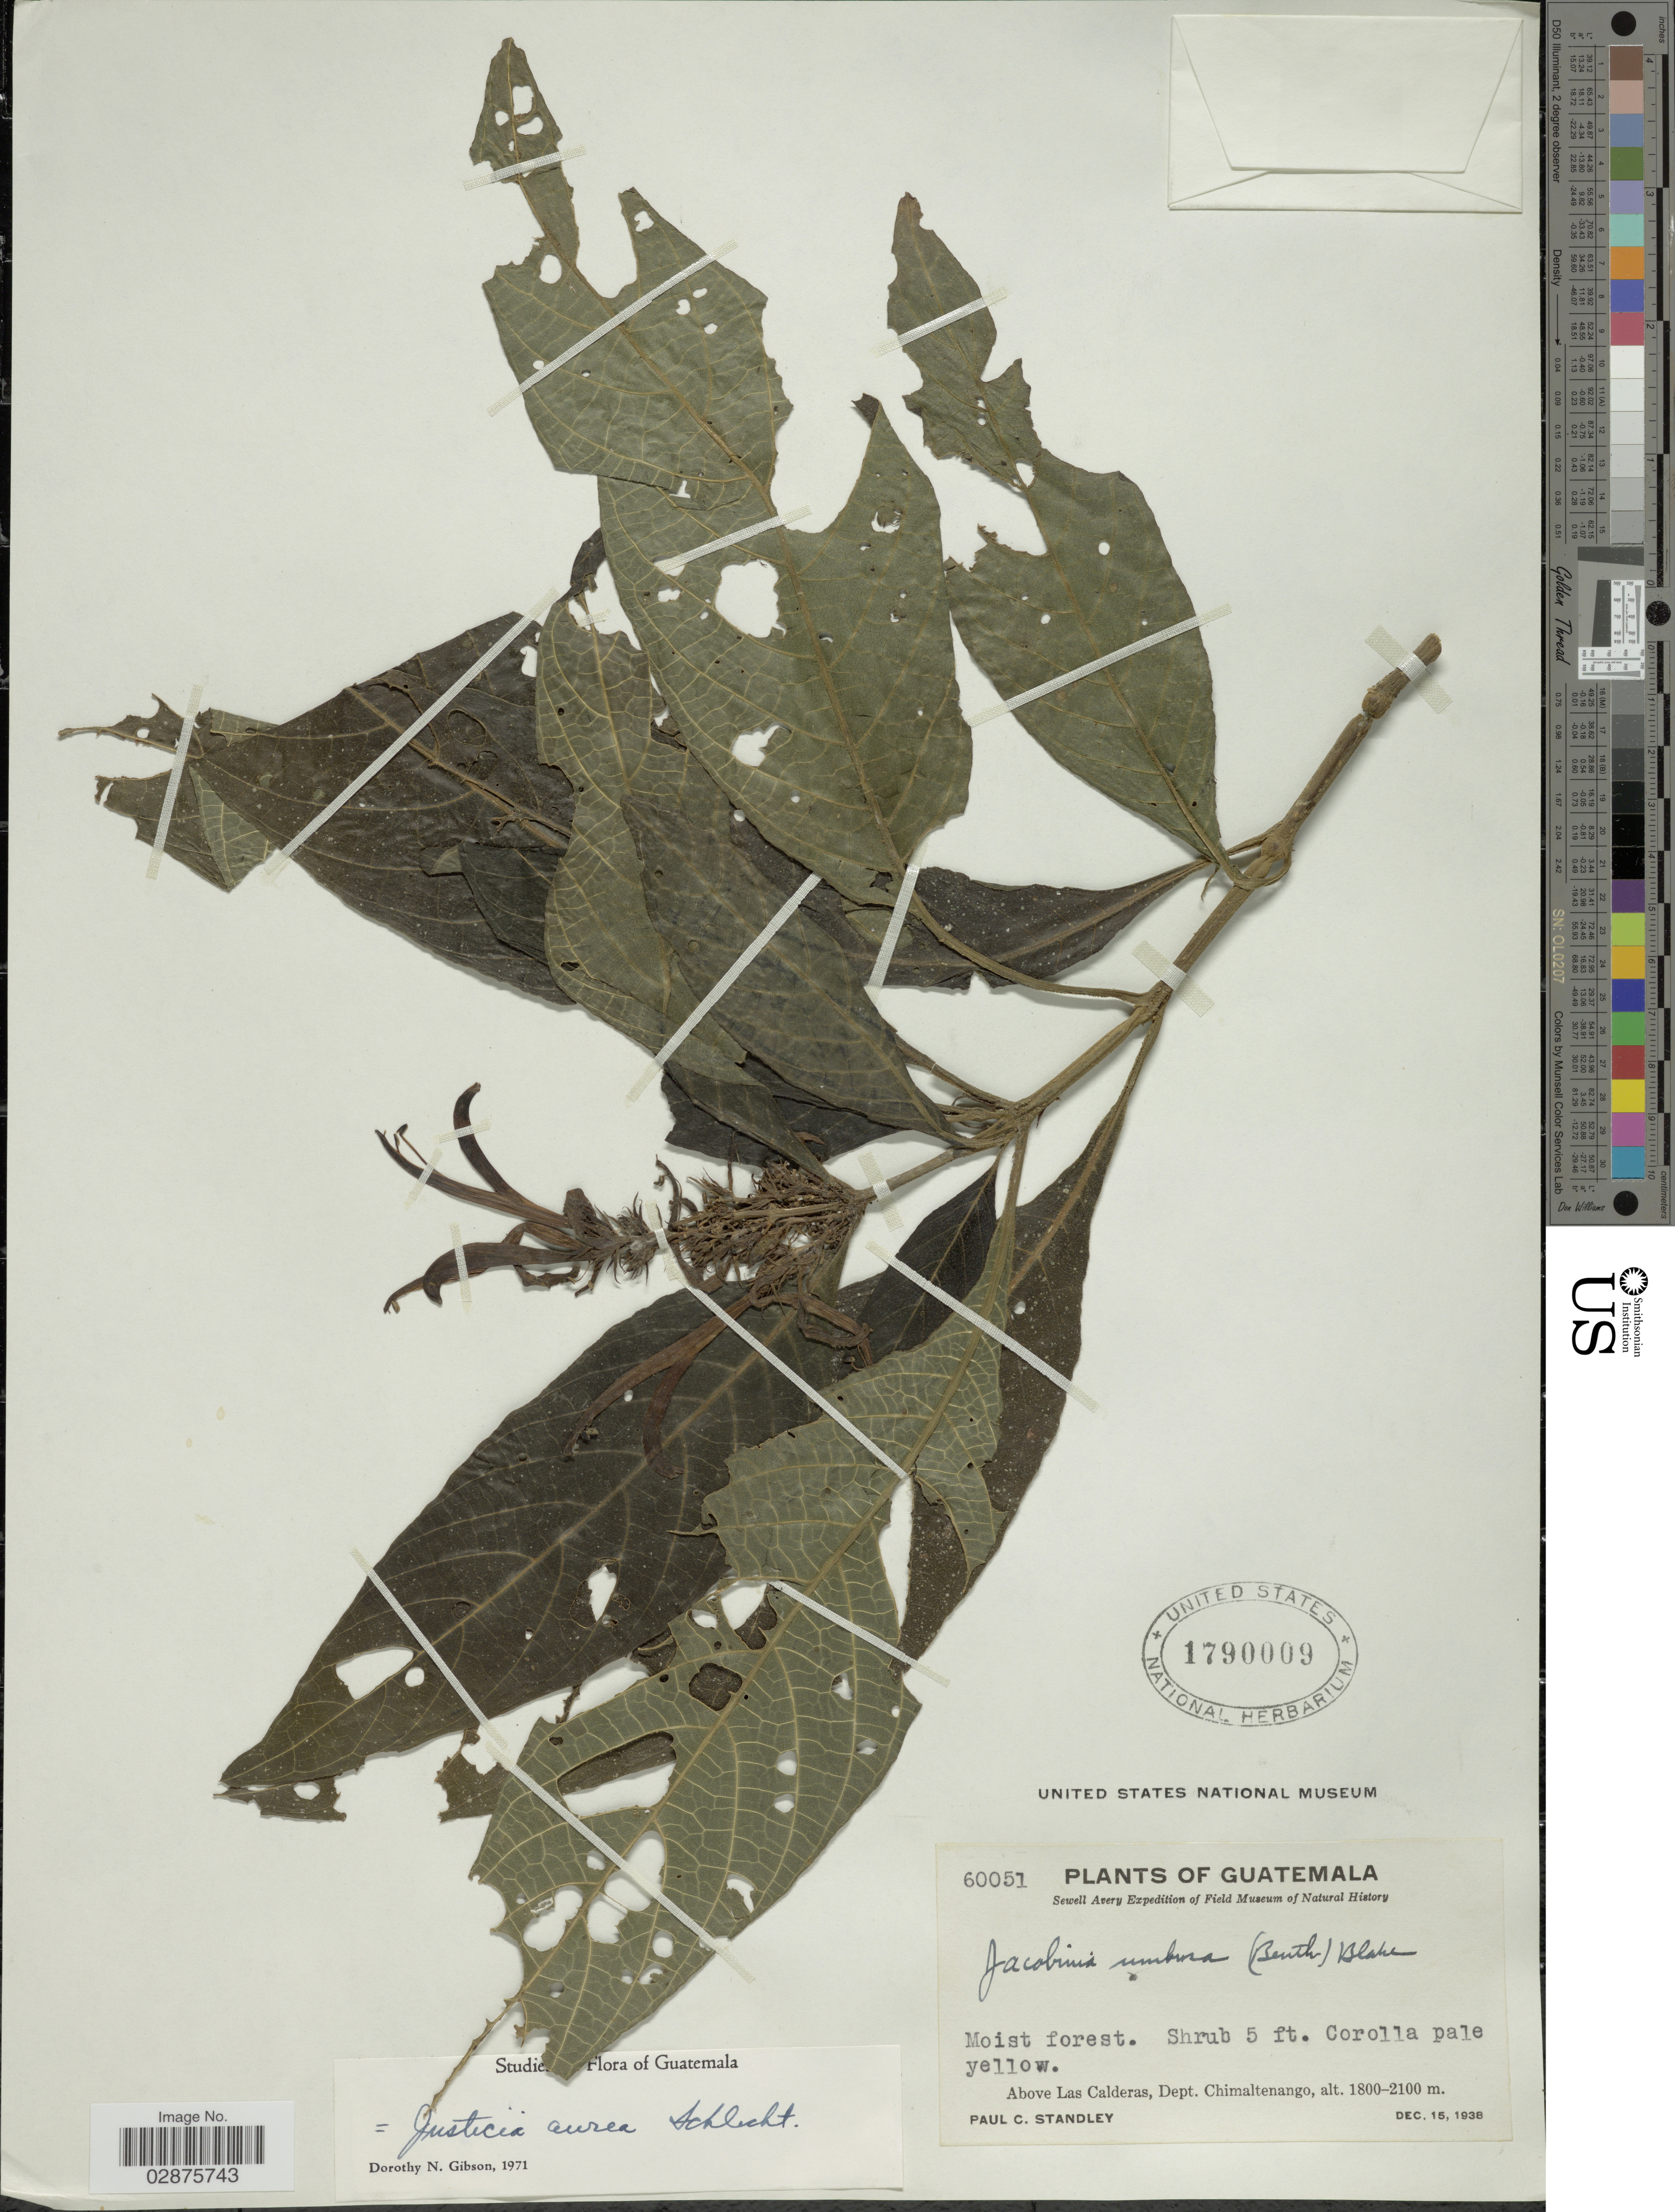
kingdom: Plantae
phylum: Tracheophyta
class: Magnoliopsida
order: Lamiales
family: Acanthaceae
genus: Justicia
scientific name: Justicia aurea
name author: Schltdl.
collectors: P. C. Standley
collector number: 60051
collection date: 1938-12-15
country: Guatemala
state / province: Chimaltenango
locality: Above Las Calderas. Dept. Chimaltenango.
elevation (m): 1800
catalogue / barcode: US 1790009